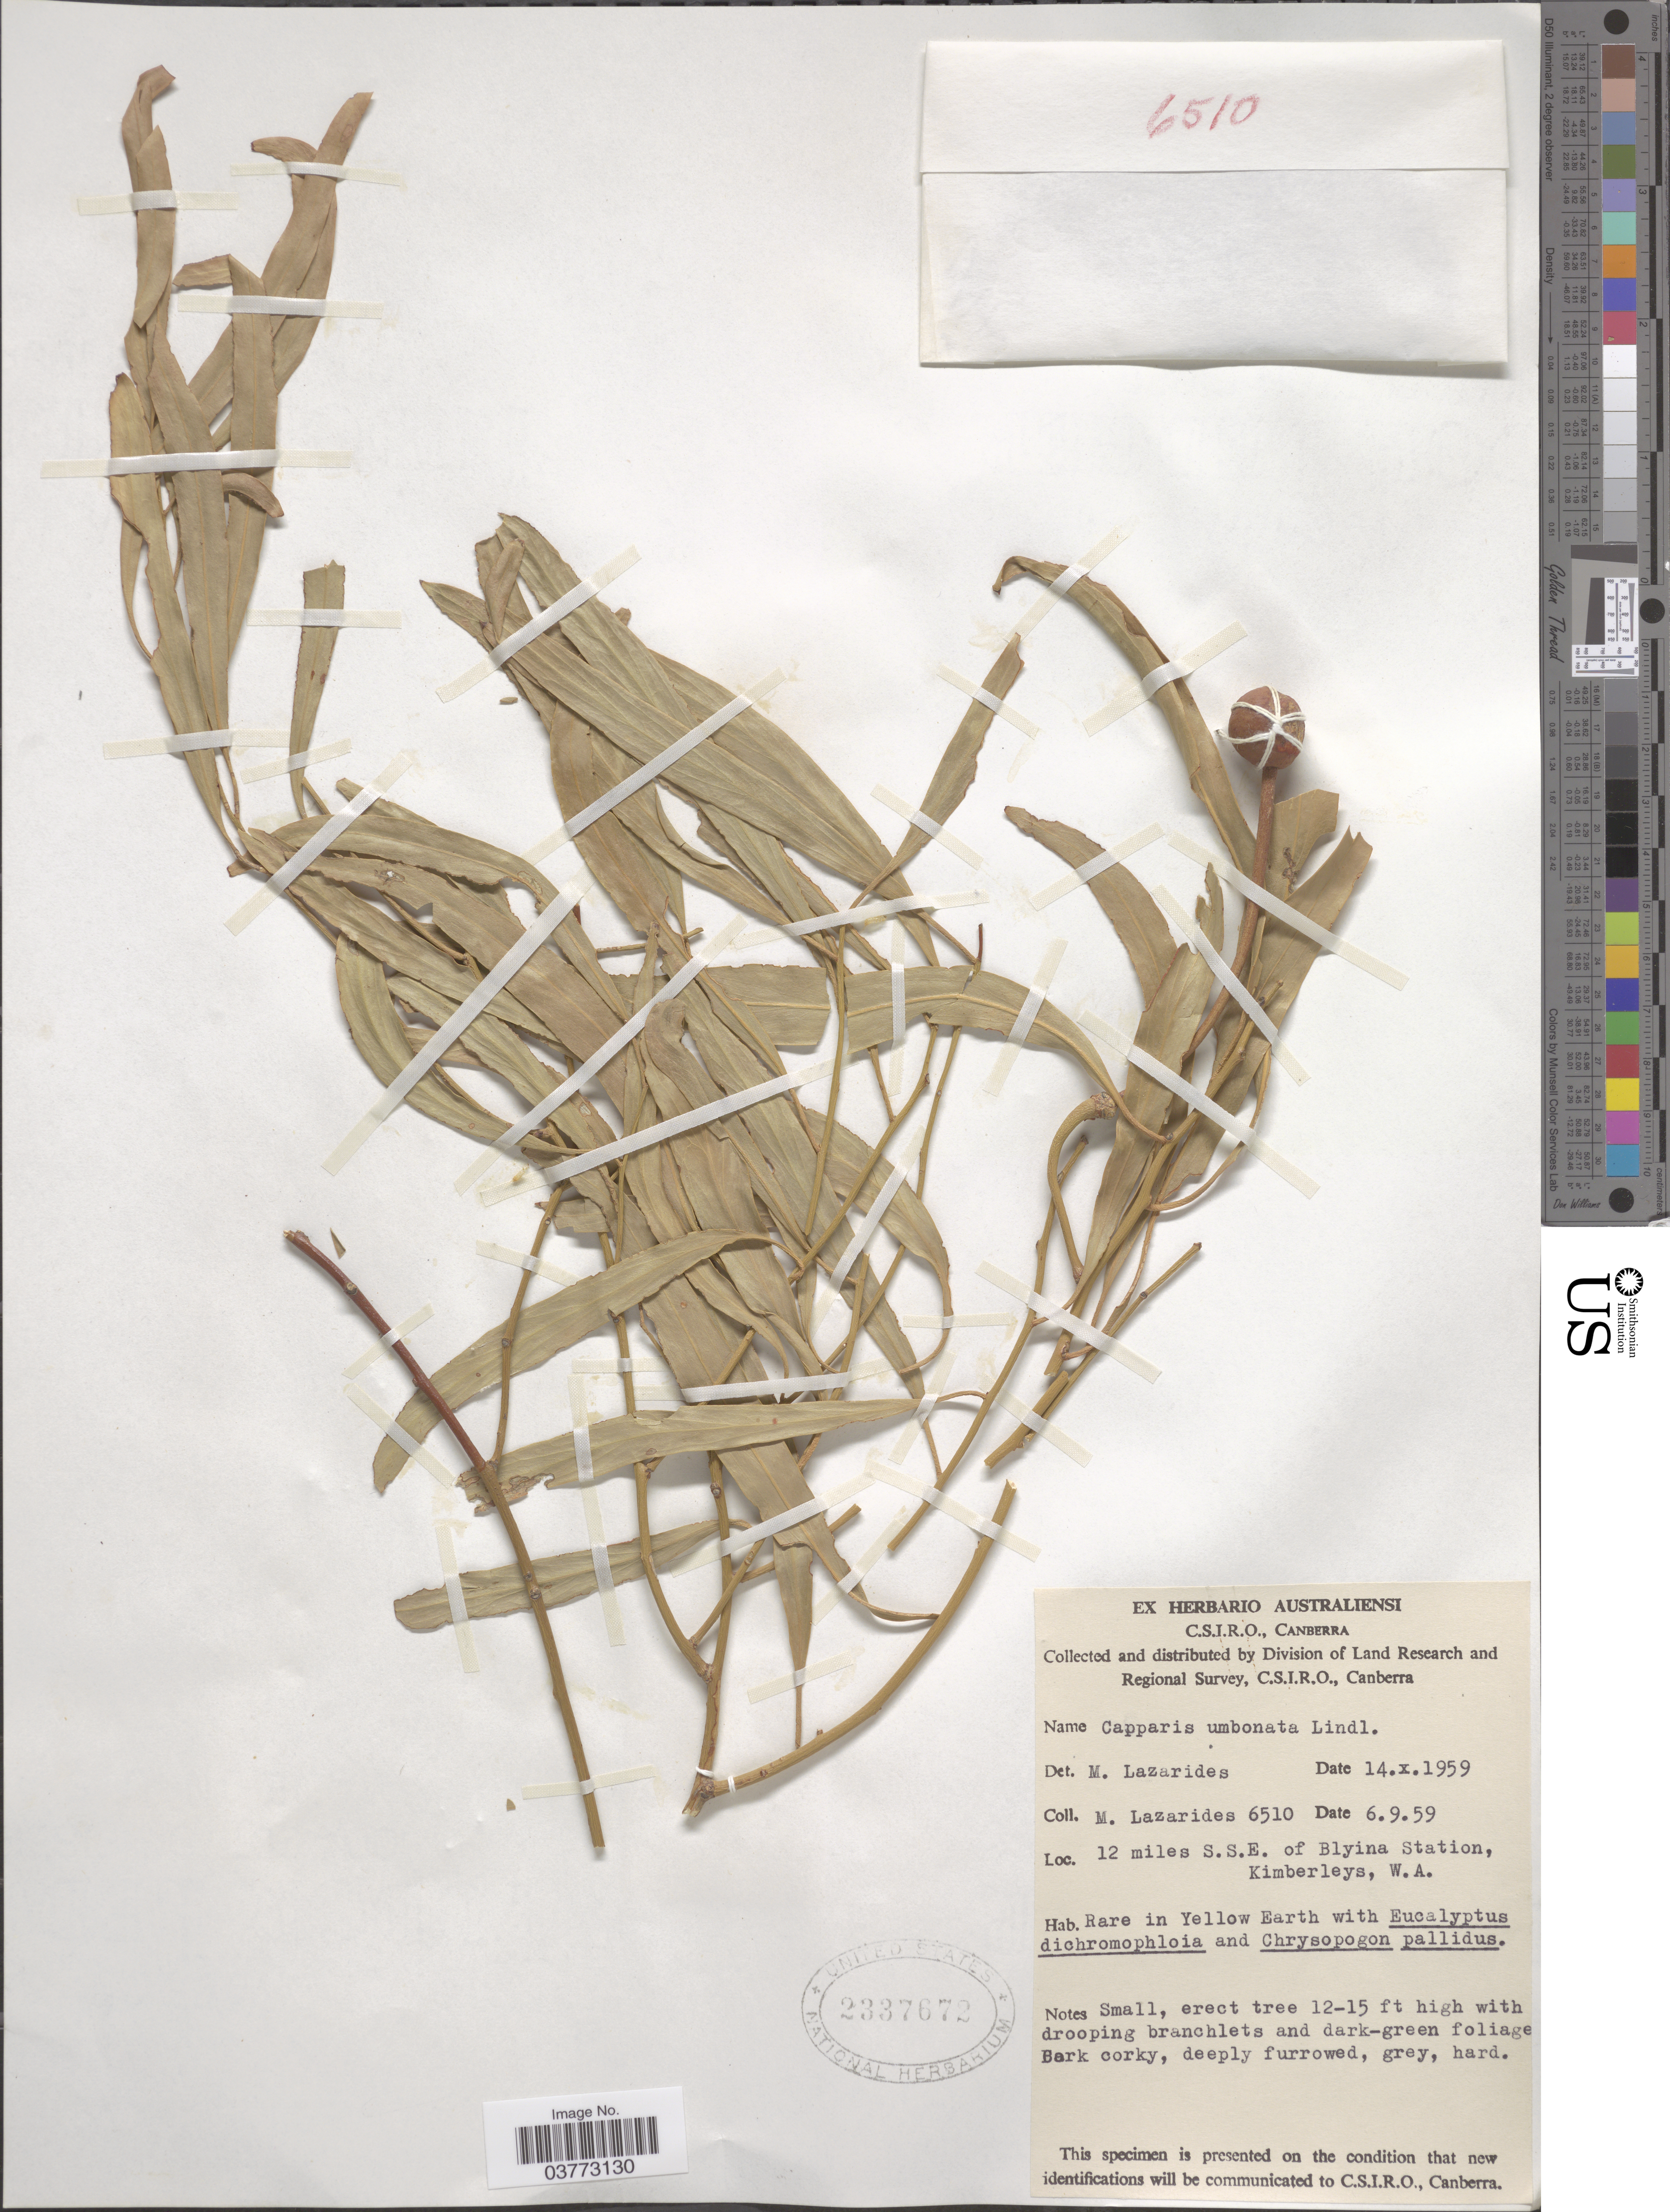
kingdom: Plantae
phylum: Tracheophyta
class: Magnoliopsida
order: Brassicales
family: Capparaceae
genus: Capparis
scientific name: Capparis umbonata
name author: Lindl.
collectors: M. Lazarides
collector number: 6510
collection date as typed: Transcribed d/m/y: 6/9/59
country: Australia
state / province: Western Australia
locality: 12 miles S.S.E. of Blyina Station, Kimberleys.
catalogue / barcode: US 2337672